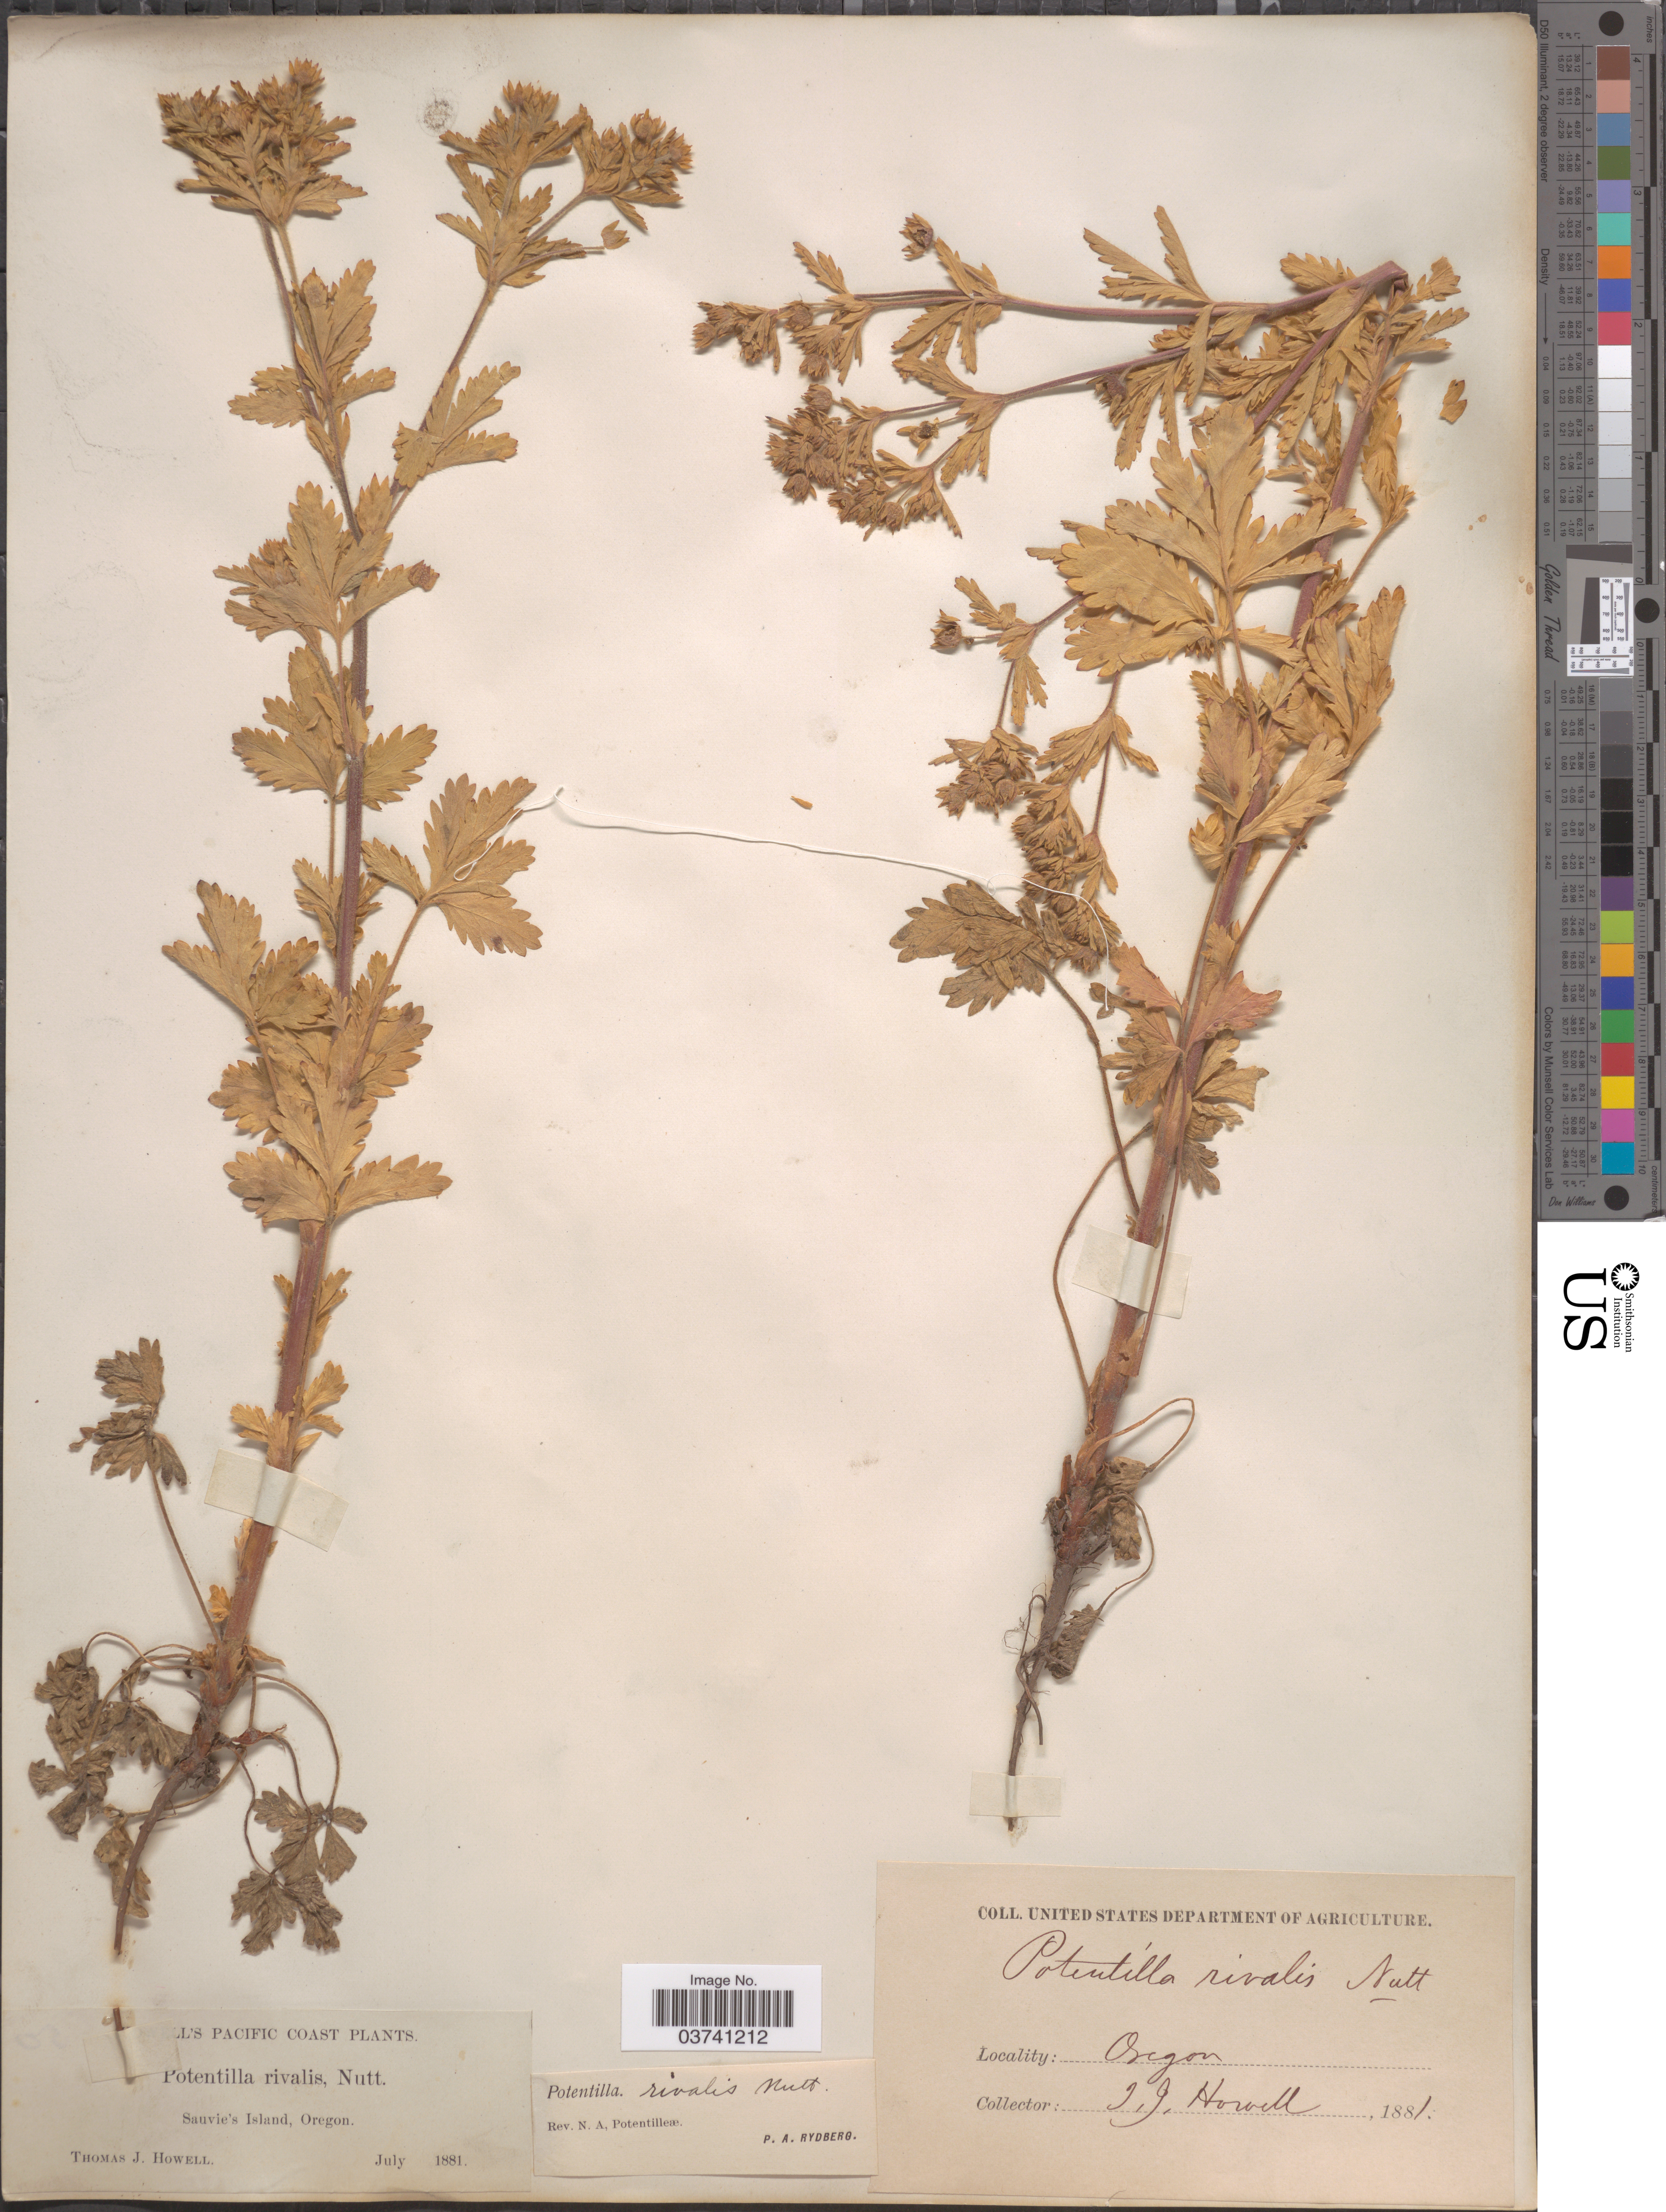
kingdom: Plantae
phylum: Tracheophyta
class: Magnoliopsida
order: Rosales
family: Rosaceae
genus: Potentilla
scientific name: Potentilla rivalis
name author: Nutt.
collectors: T. J. Howell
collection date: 1881-07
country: United States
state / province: Oregon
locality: Pacific Coast. Sauvie's Island.